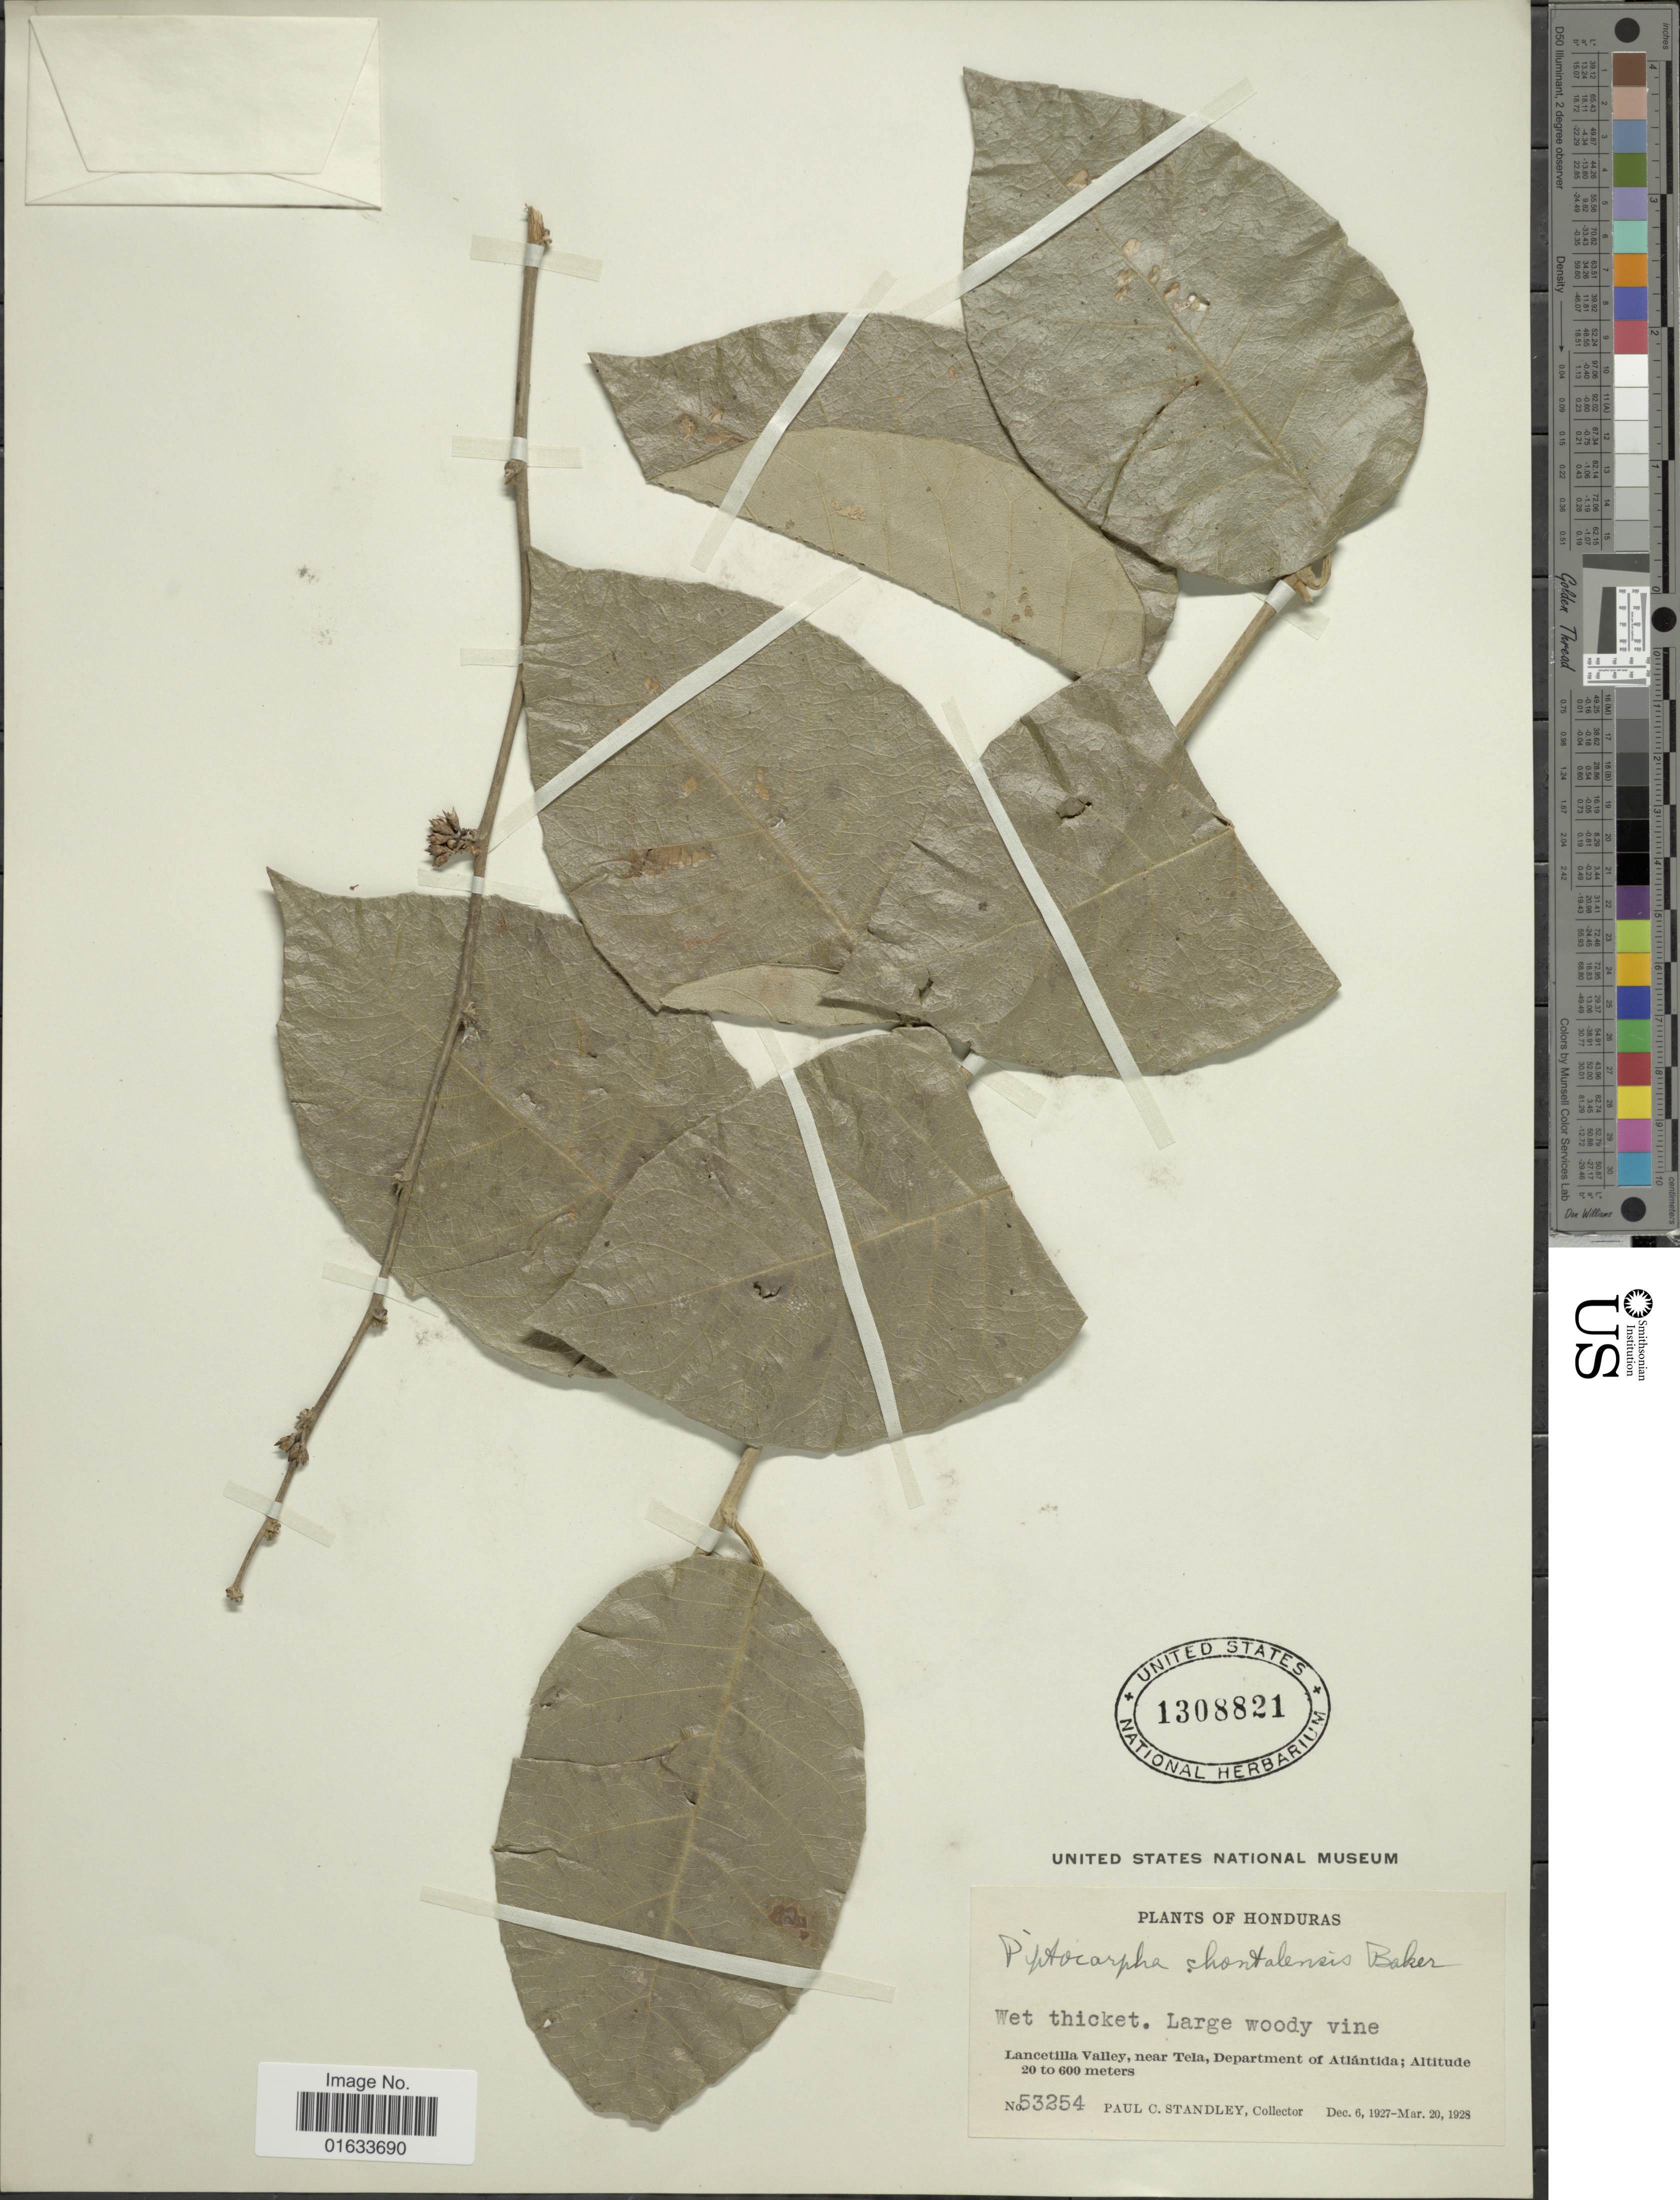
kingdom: Plantae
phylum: Tracheophyta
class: Magnoliopsida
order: Asterales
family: Asteraceae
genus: Piptocarpha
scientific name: Piptocarpha poeppigiana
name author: (DC.) Baker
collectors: P. C. Standley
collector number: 53254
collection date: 1927-12-06/1928-03-20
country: Honduras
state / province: Atlántida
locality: Lancetilla Valley, near Tela, Department of Atlántida.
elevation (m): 20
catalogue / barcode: US 1308821